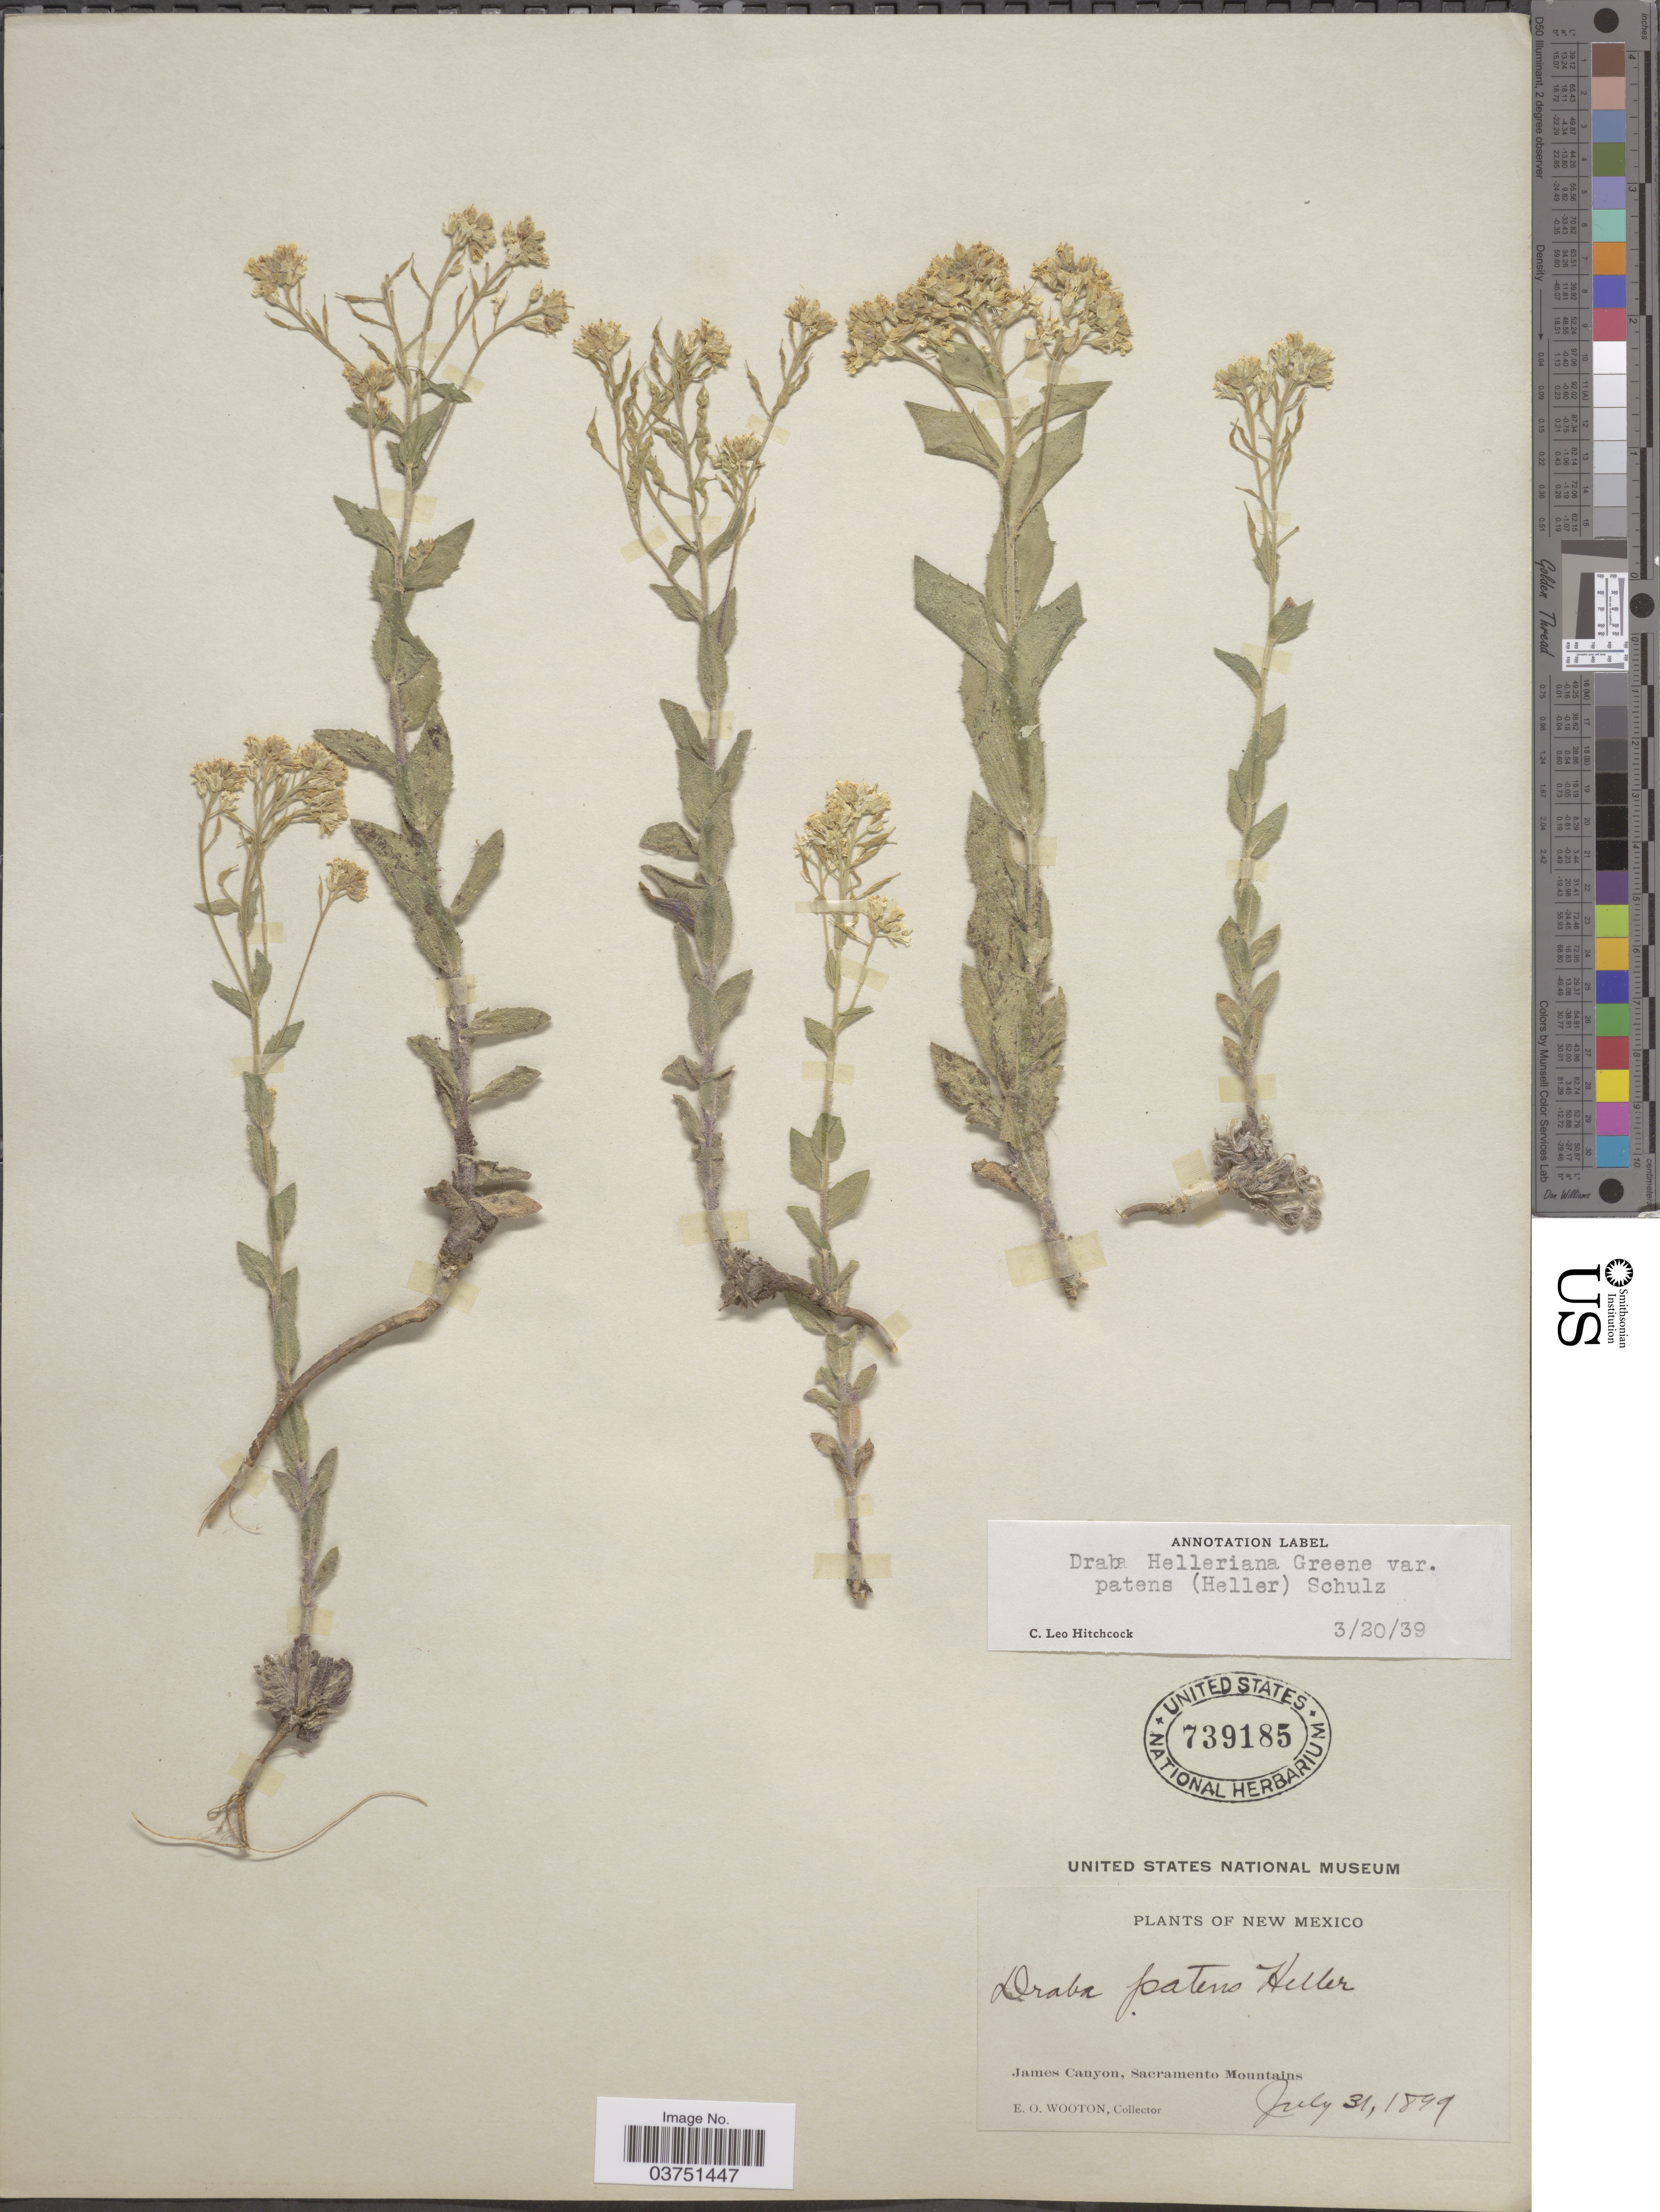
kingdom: Plantae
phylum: Tracheophyta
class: Magnoliopsida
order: Brassicales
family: Brassicaceae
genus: Draba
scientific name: Draba helleriana var. patens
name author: (A. Heller) O.E. Schulz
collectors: E. O. Wooton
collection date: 1849-07-31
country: United States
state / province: New Mexico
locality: James Canyon, Sacramento Mountains.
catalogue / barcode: US 739185